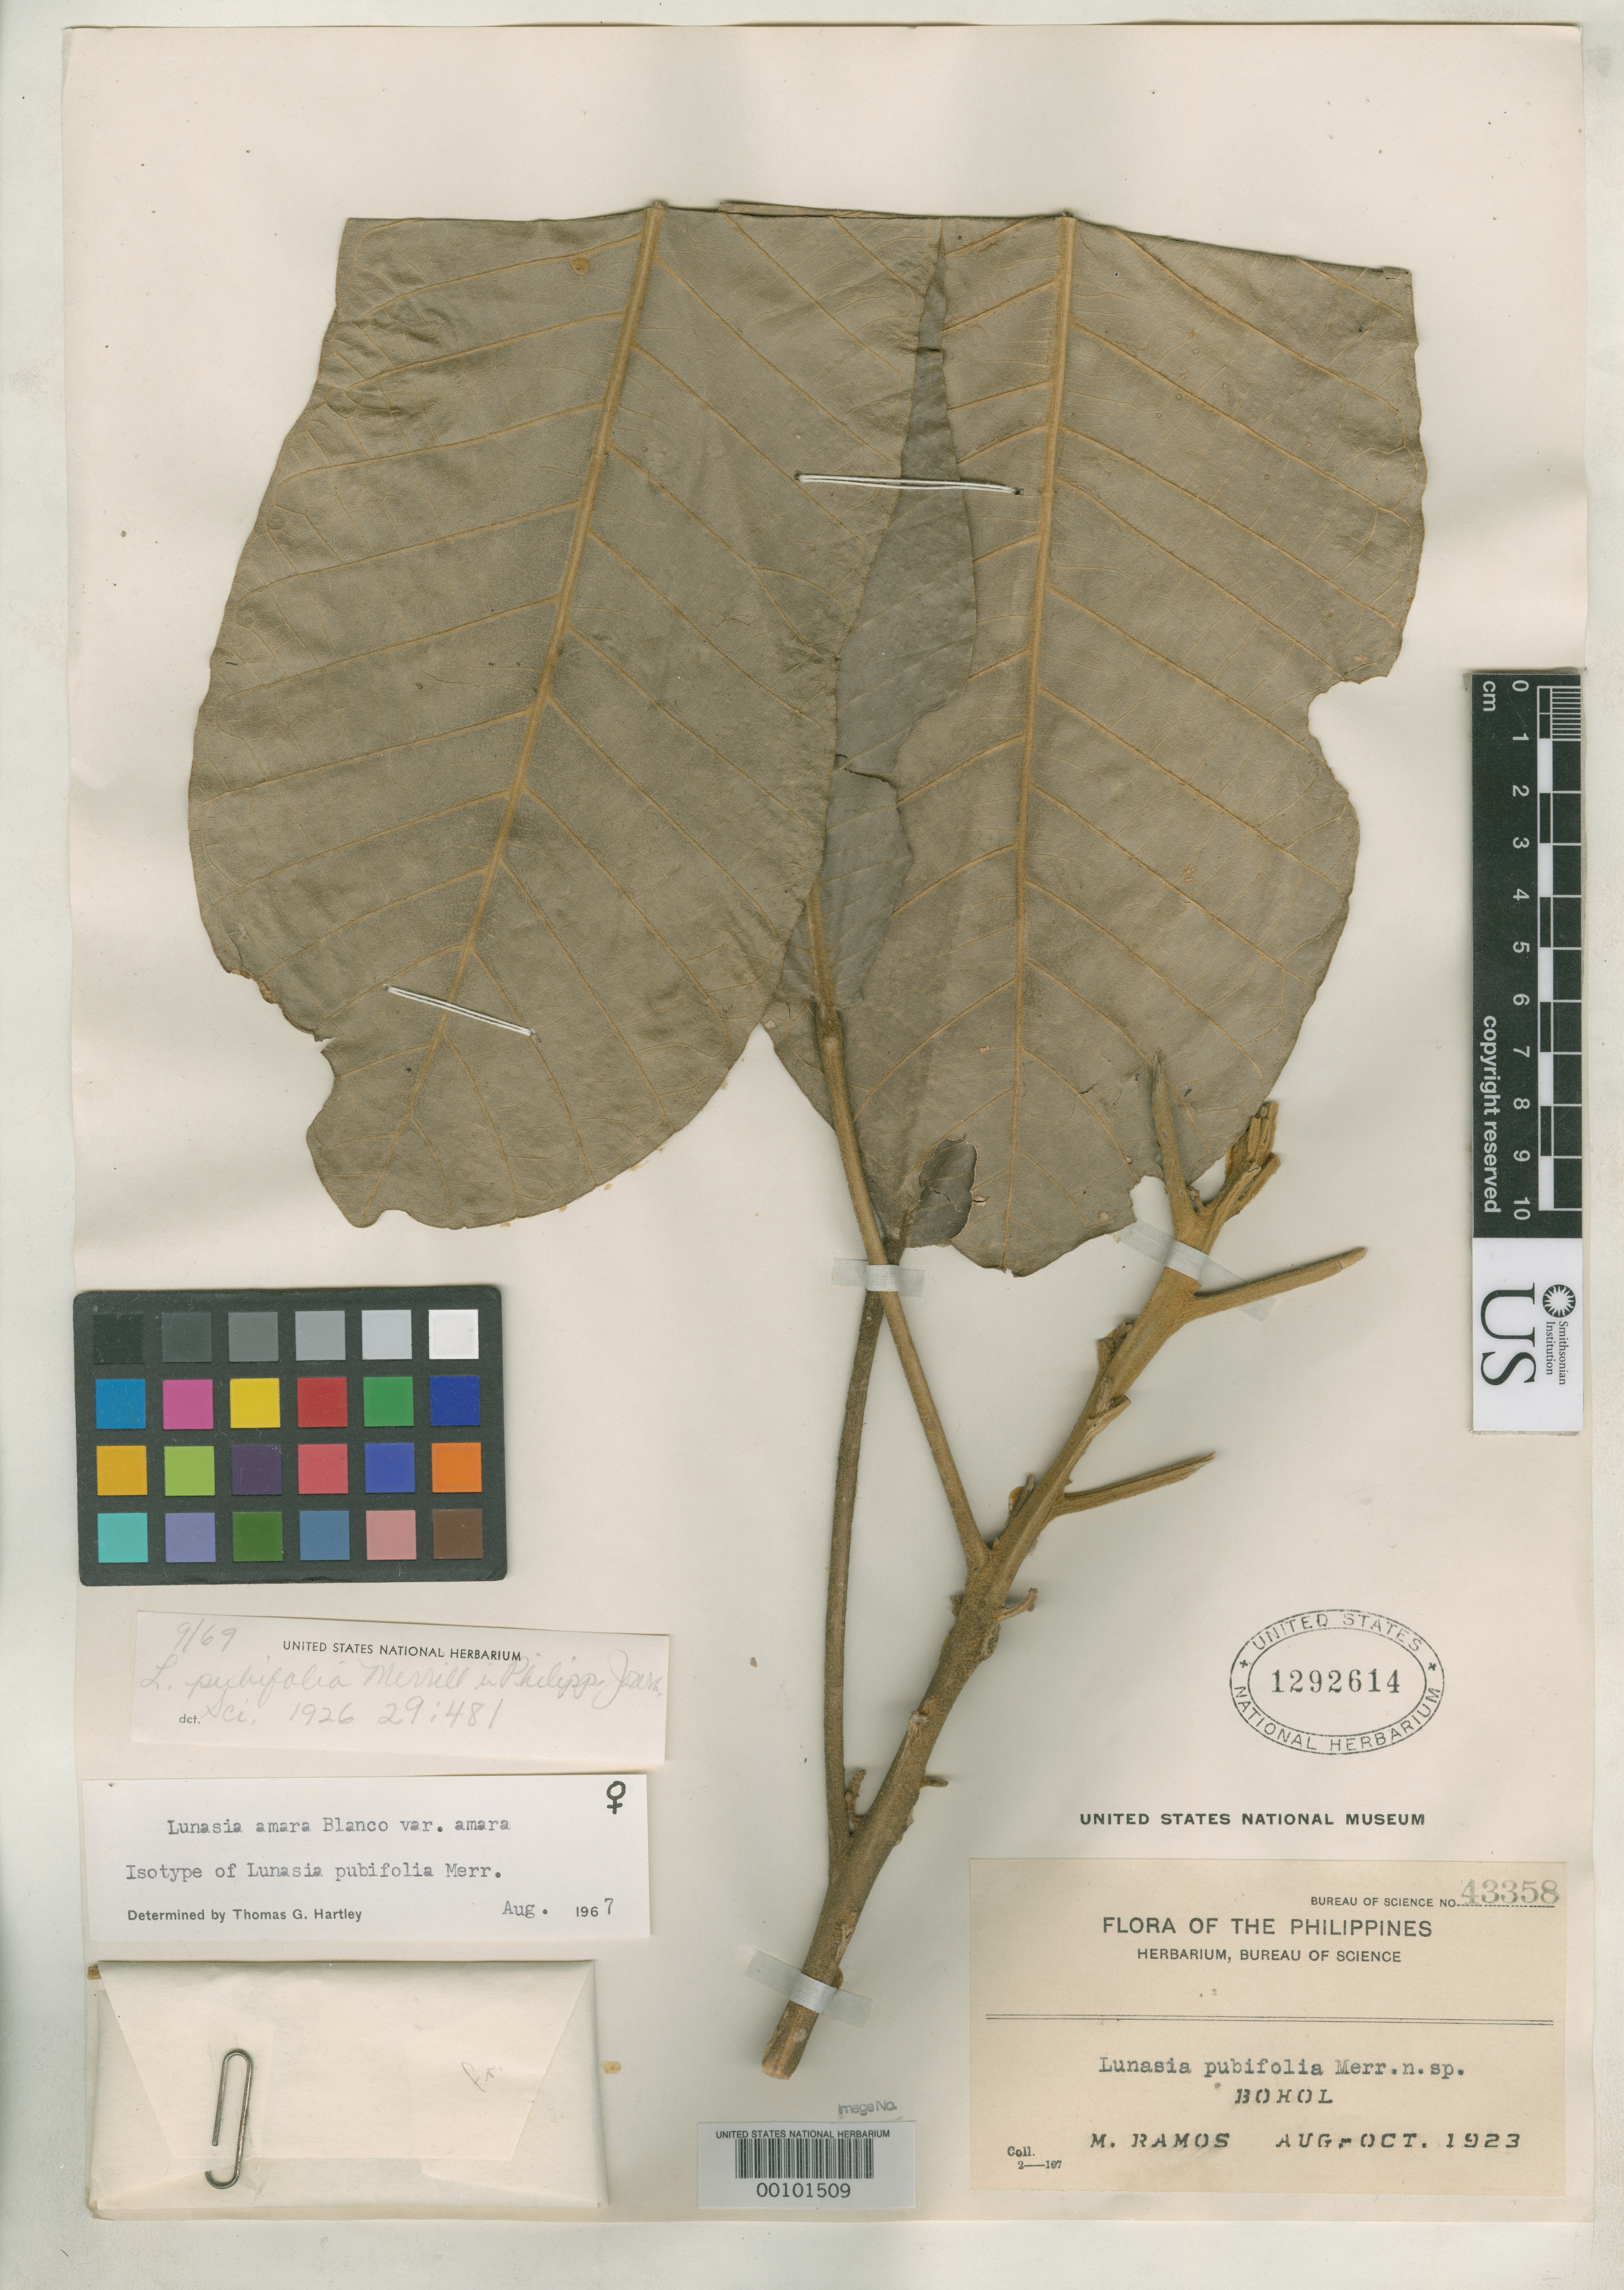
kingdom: Plantae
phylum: Tracheophyta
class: Magnoliopsida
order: Sapindales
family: Rutaceae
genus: Lunasia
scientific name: Lunasia pubifolia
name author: Merr.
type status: Isotype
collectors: M. Ramos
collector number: Bur. Sci. 43358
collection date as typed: Aug 1923 to -- Oct 1923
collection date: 1923-08/1923-10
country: Philippines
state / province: Central Visayas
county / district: Bohol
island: Bohol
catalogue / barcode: US 1292614